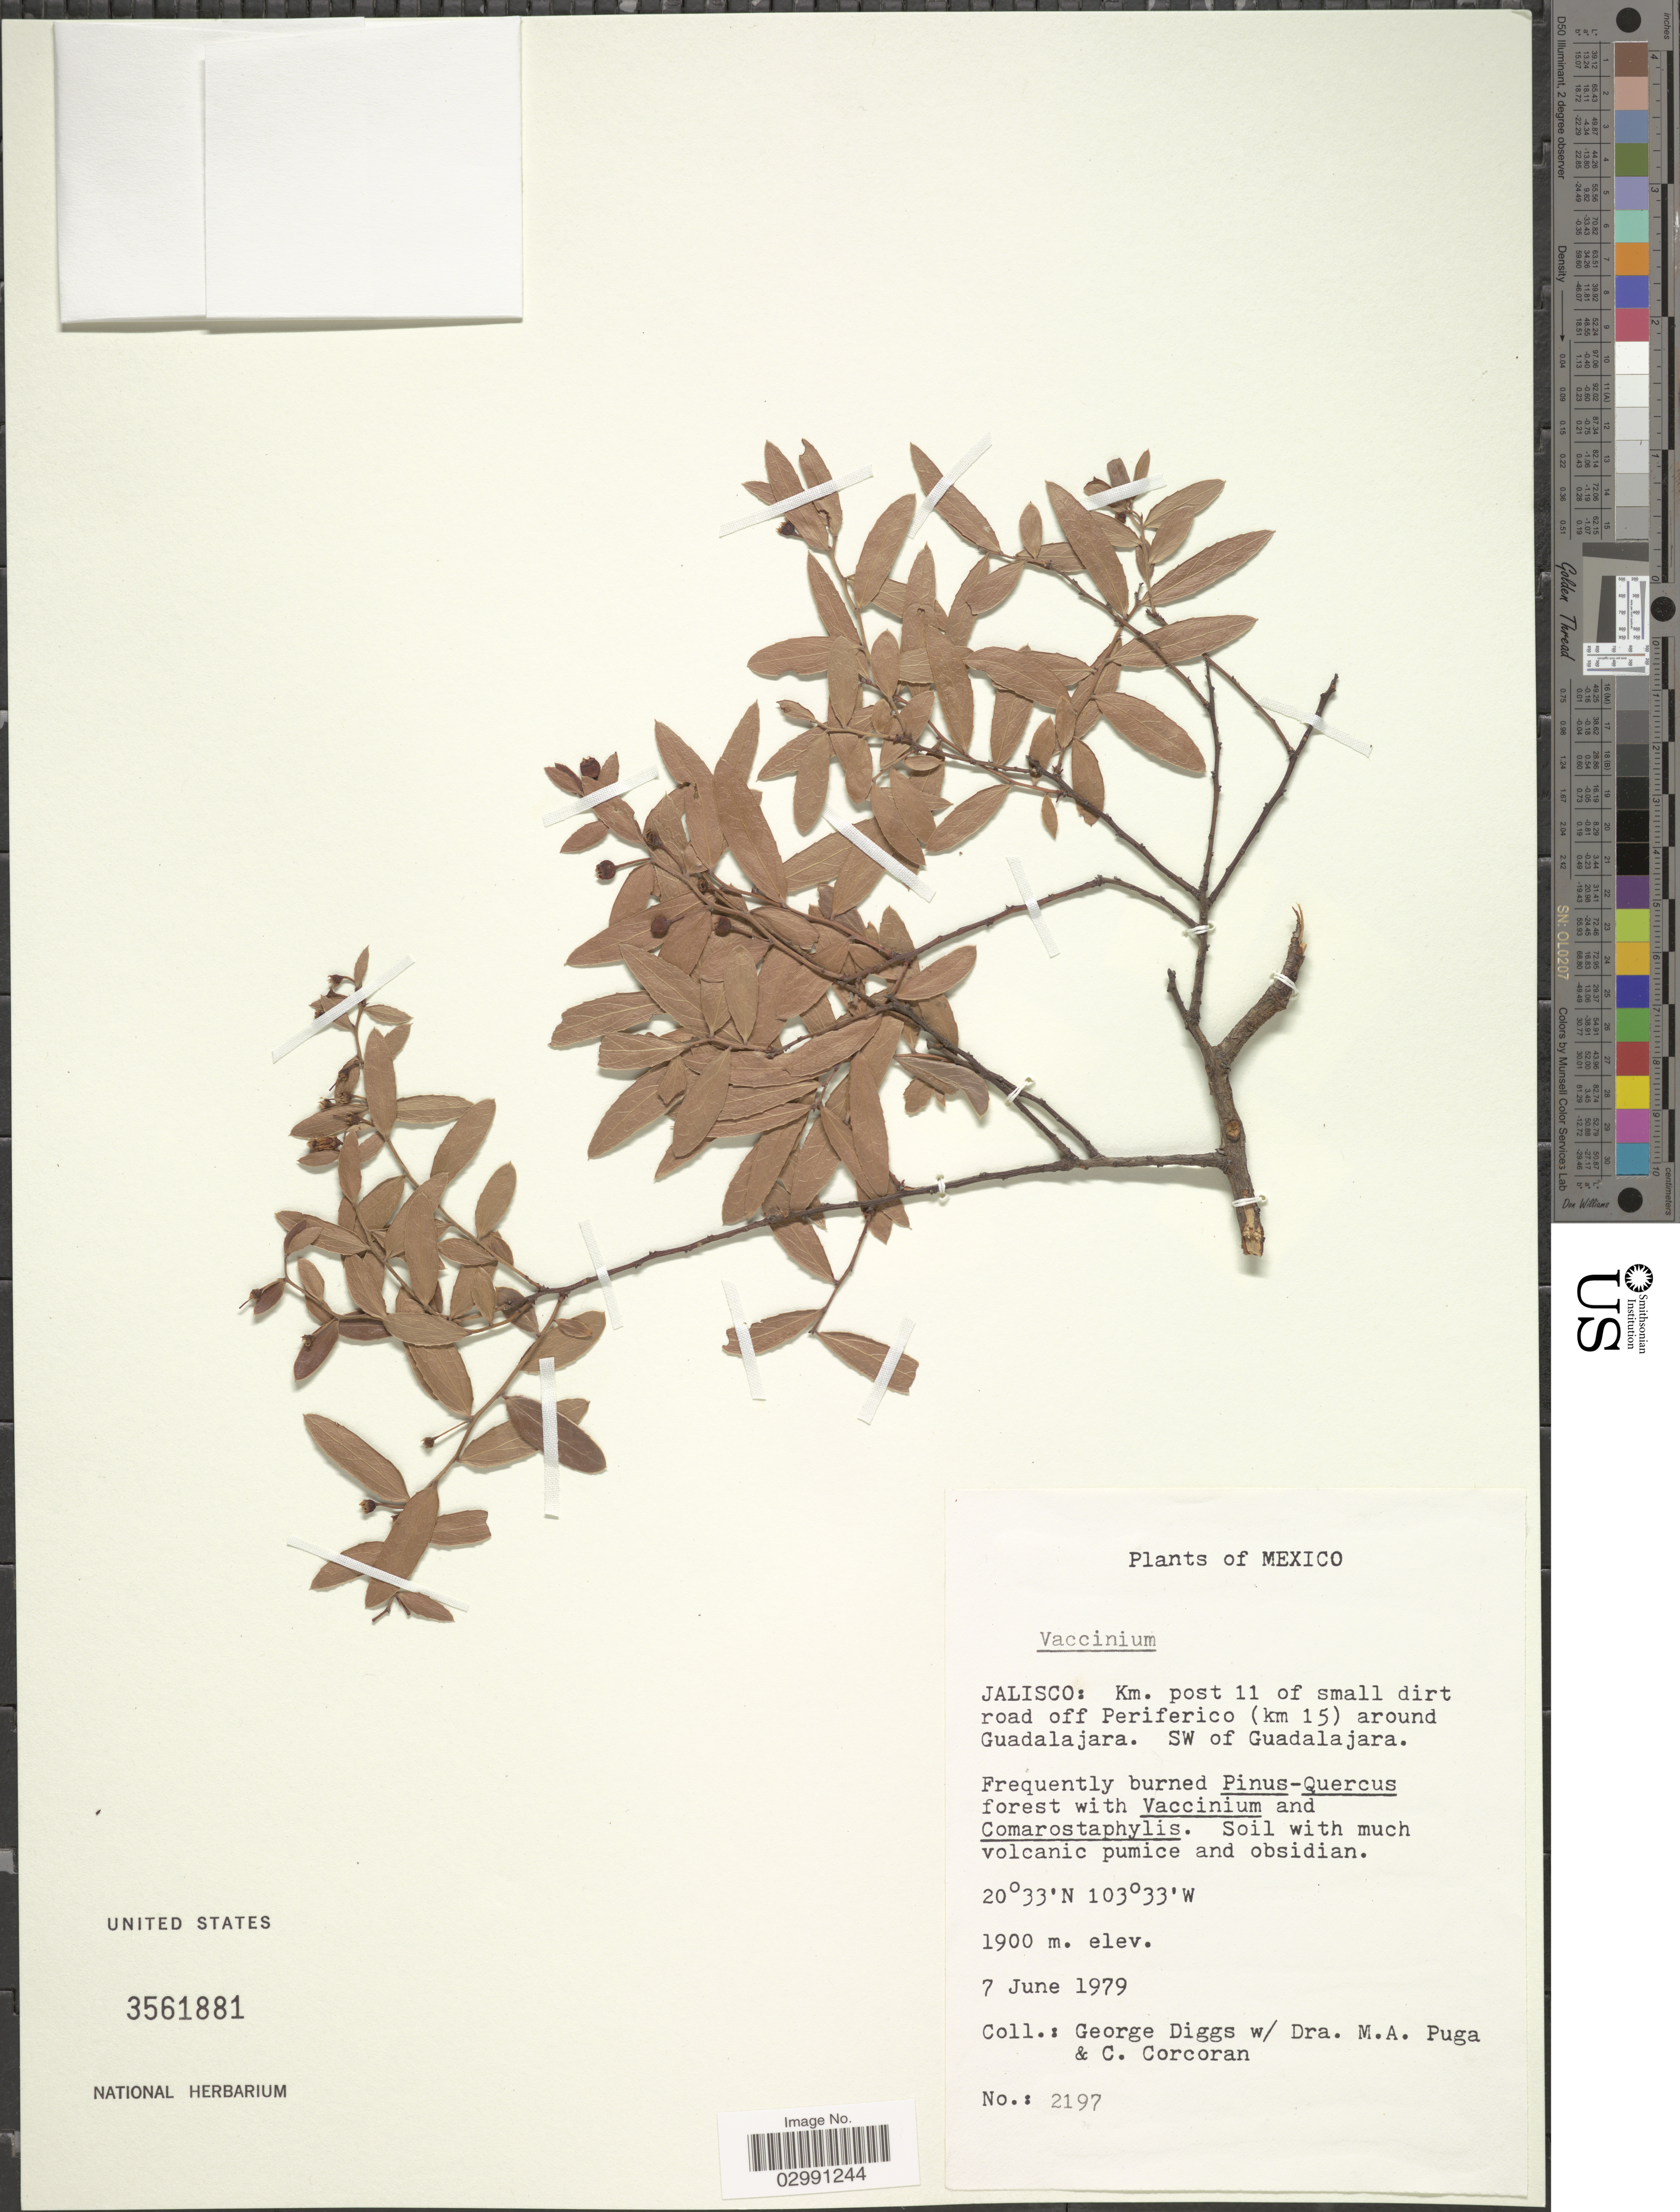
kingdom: Plantae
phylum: Tracheophyta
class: Magnoliopsida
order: Ericales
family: Ericaceae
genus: Vaccinium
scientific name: Vaccinium sp.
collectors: G. Diggs, M. Puga & C. Corcoran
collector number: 2197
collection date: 1979-06-07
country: Mexico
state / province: Jalisco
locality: Km. post 11 of small dirt road off Periferico (km 15) around Guadalajara. SW of Guadalajara.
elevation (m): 1900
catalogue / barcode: US 3561881